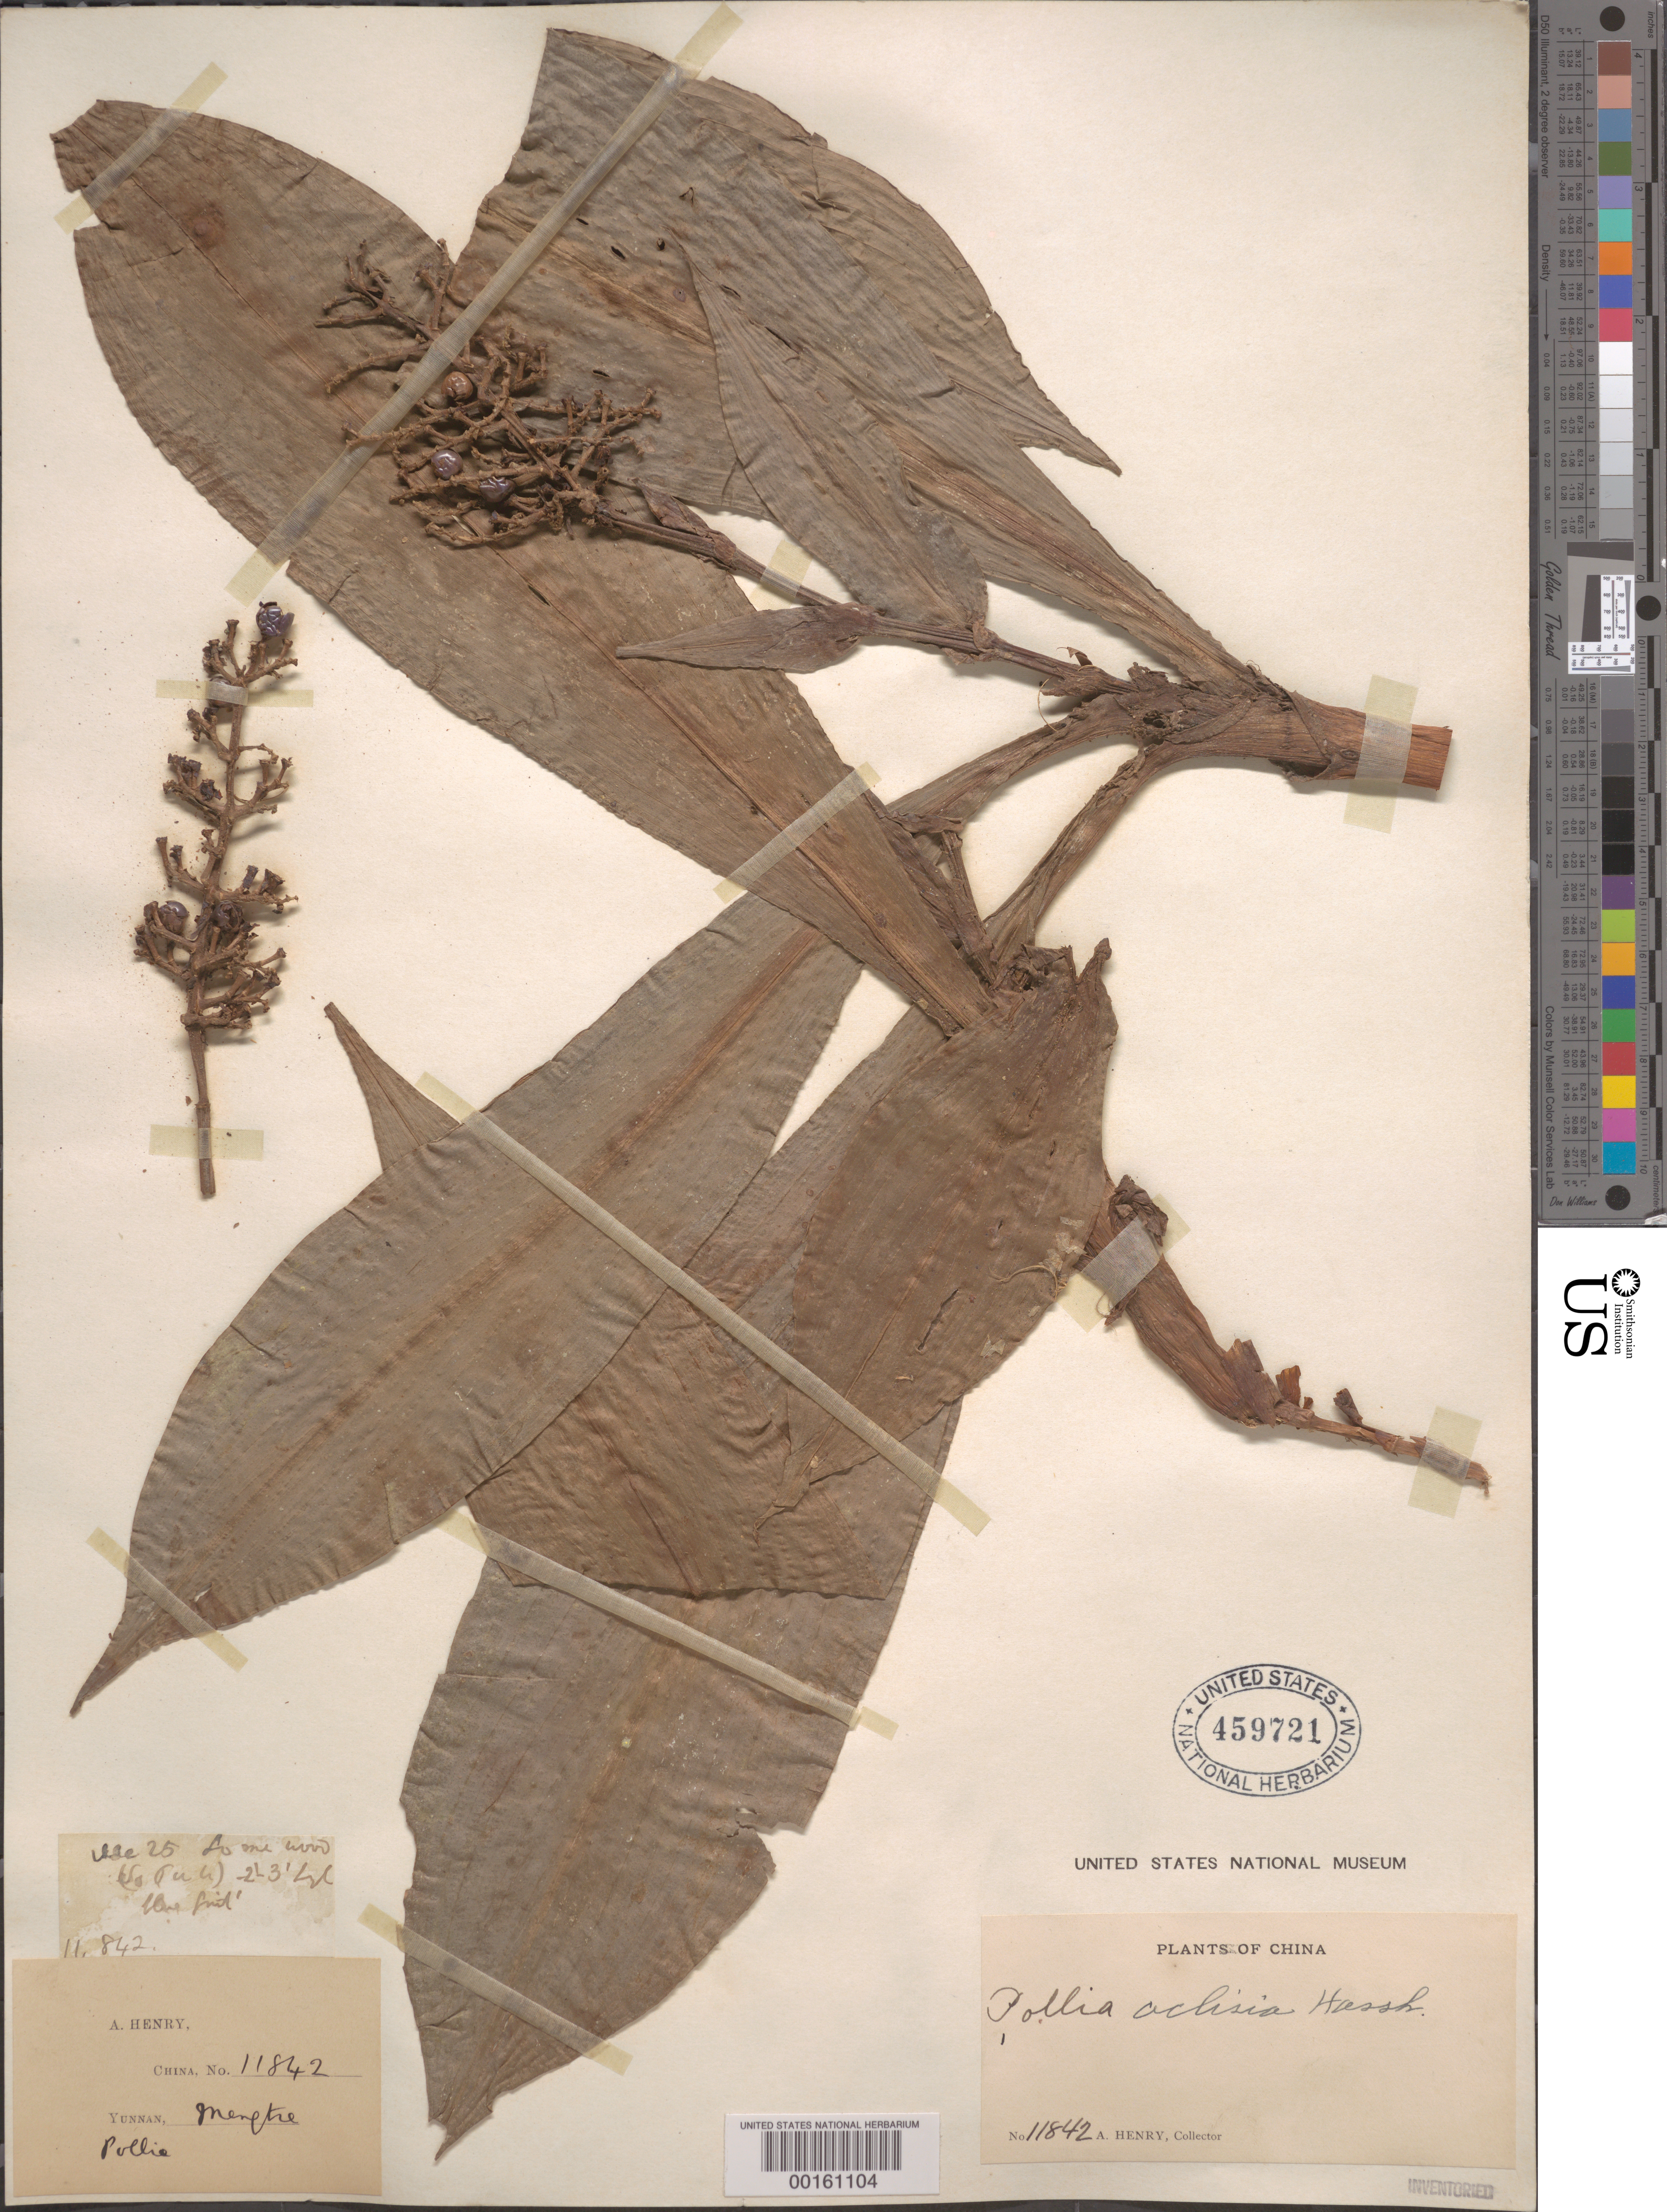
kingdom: Plantae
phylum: Tracheophyta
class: Liliopsida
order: Commelinales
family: Commelinaceae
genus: Pollia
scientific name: Pollia hasskarlii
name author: R.S. Rao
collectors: A. Henry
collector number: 11842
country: China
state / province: Yunnan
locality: Meng-tse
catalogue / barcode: US 459721